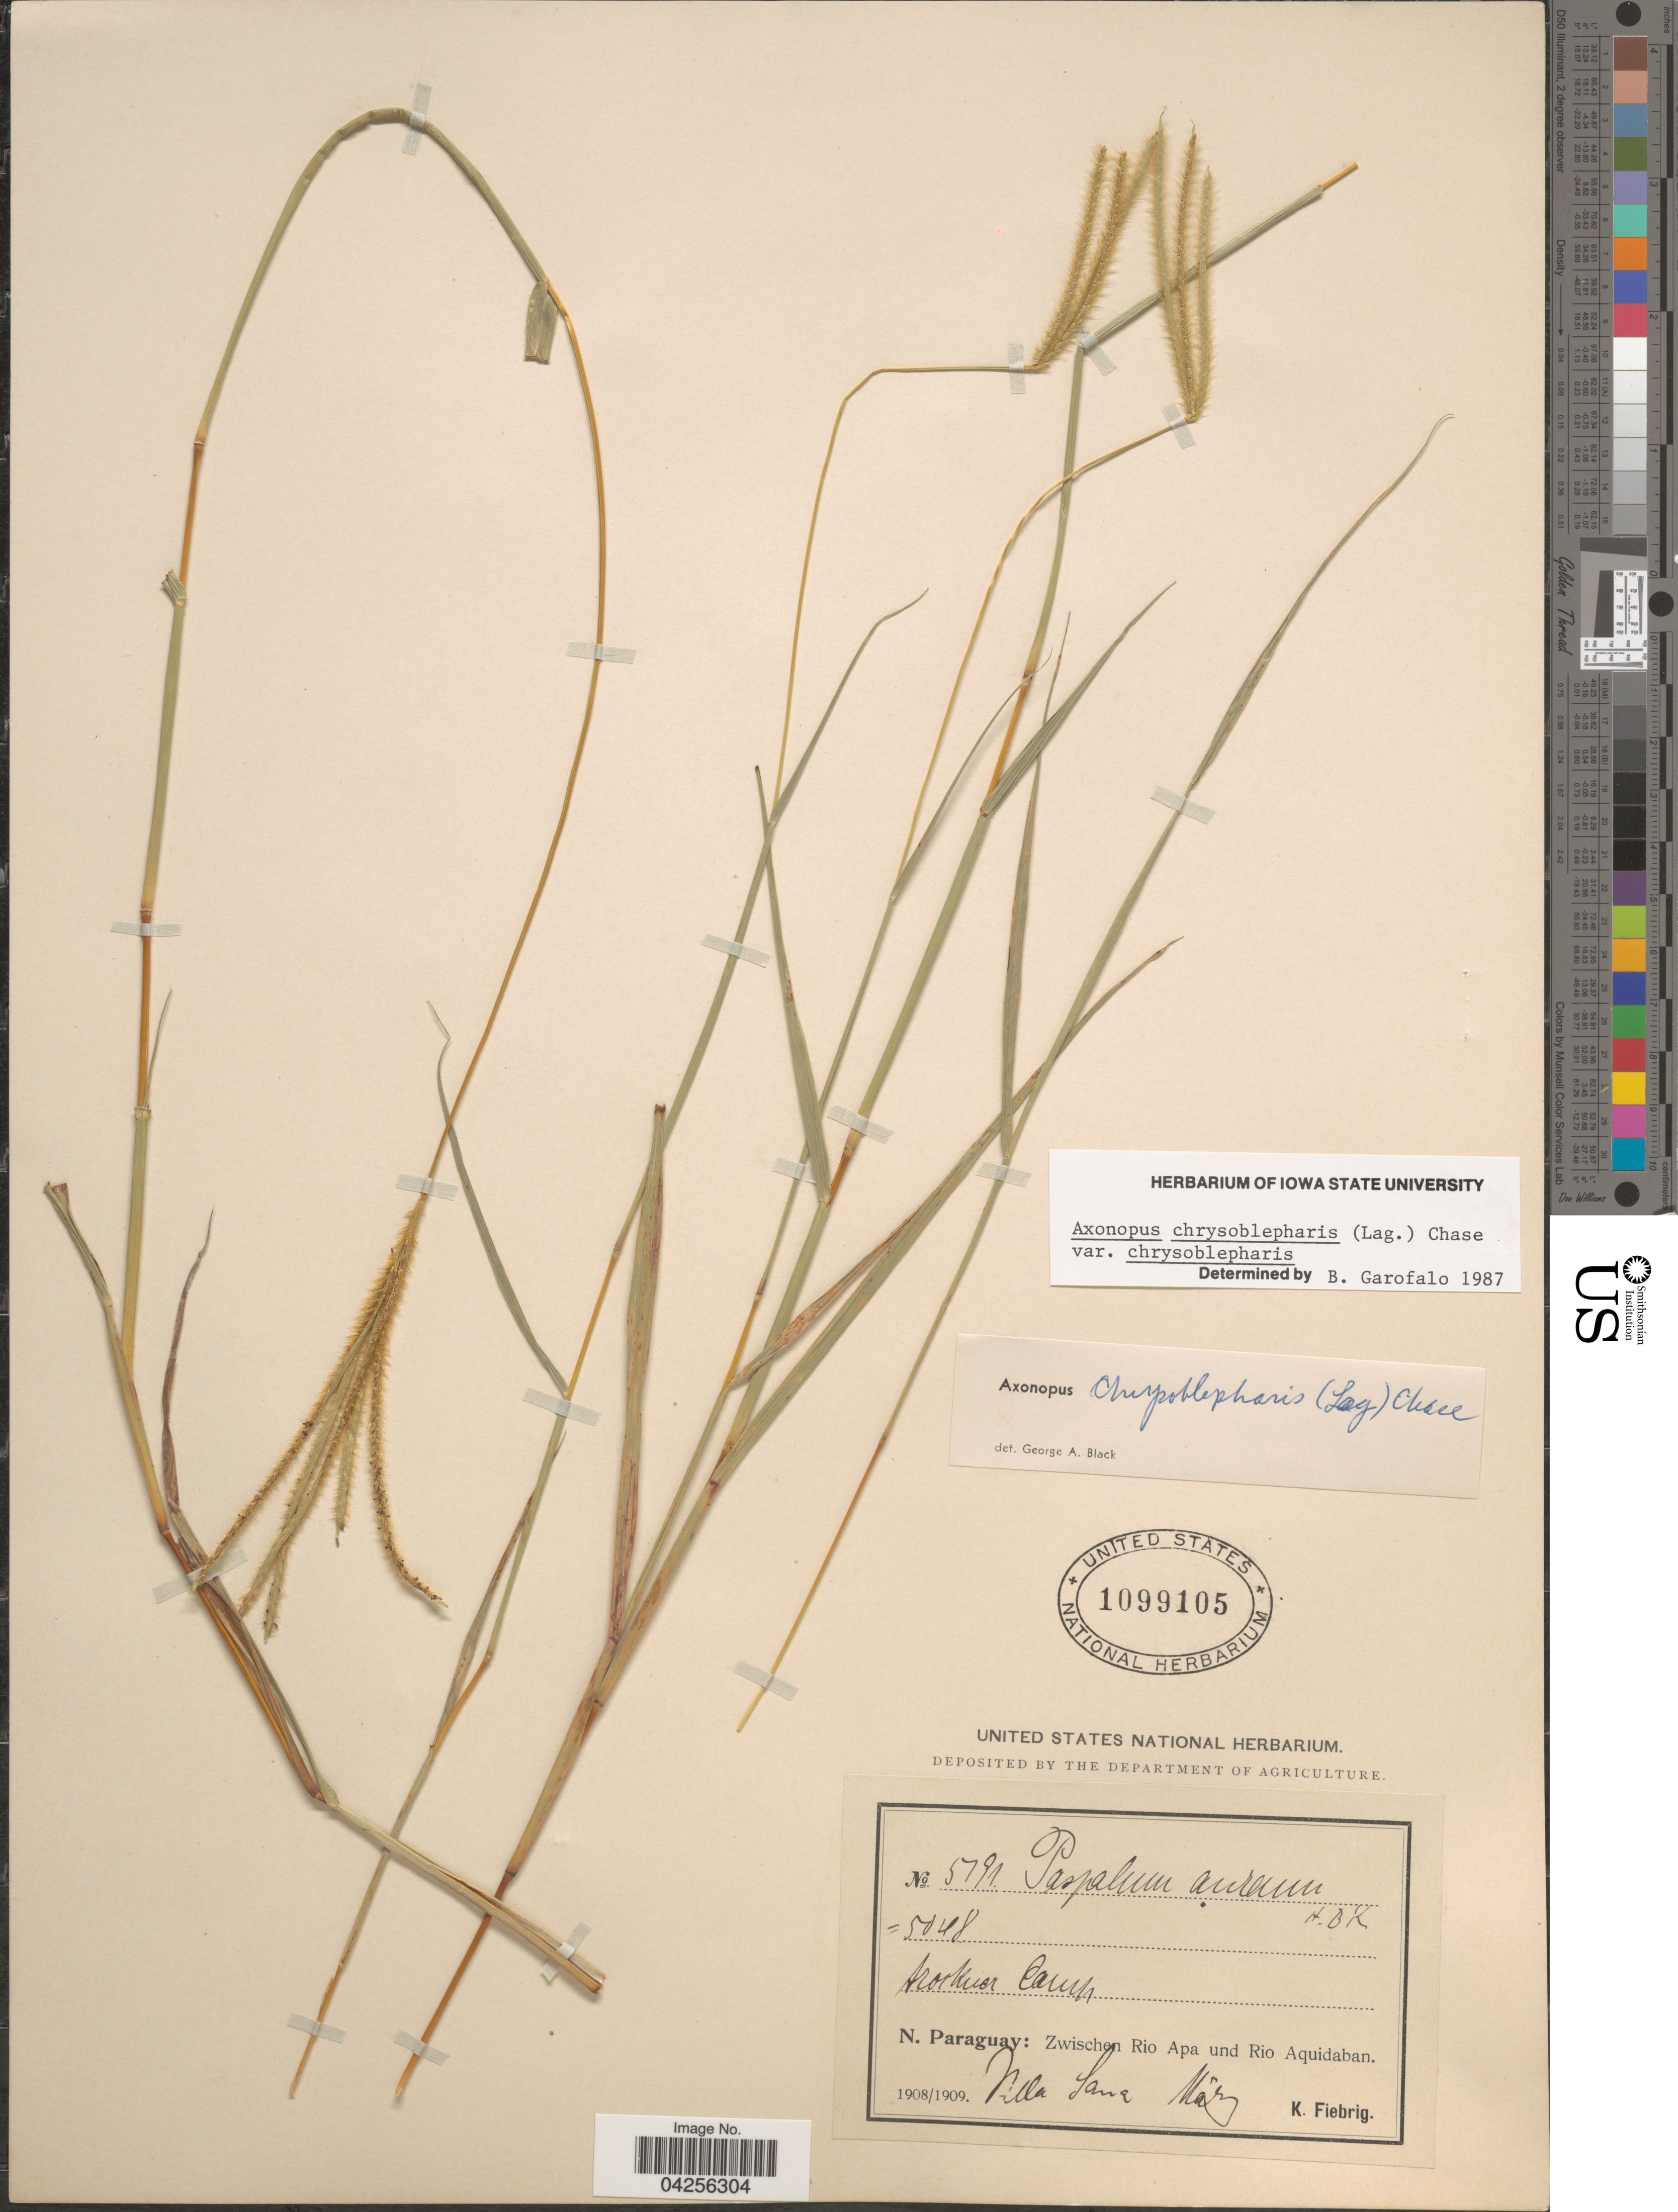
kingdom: Plantae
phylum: Tracheophyta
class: Liliopsida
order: Poales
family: Poaceae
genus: Axonopus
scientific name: Axonopus chrysoblepharis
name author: (Lag.) Chase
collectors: K. Fiebrig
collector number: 5191*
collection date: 1908-03/1909-03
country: Paraguay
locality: N. Paraguay: Zwischen Rio Apa and Rio Aquidaban. Villa Sana.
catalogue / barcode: US 1099105